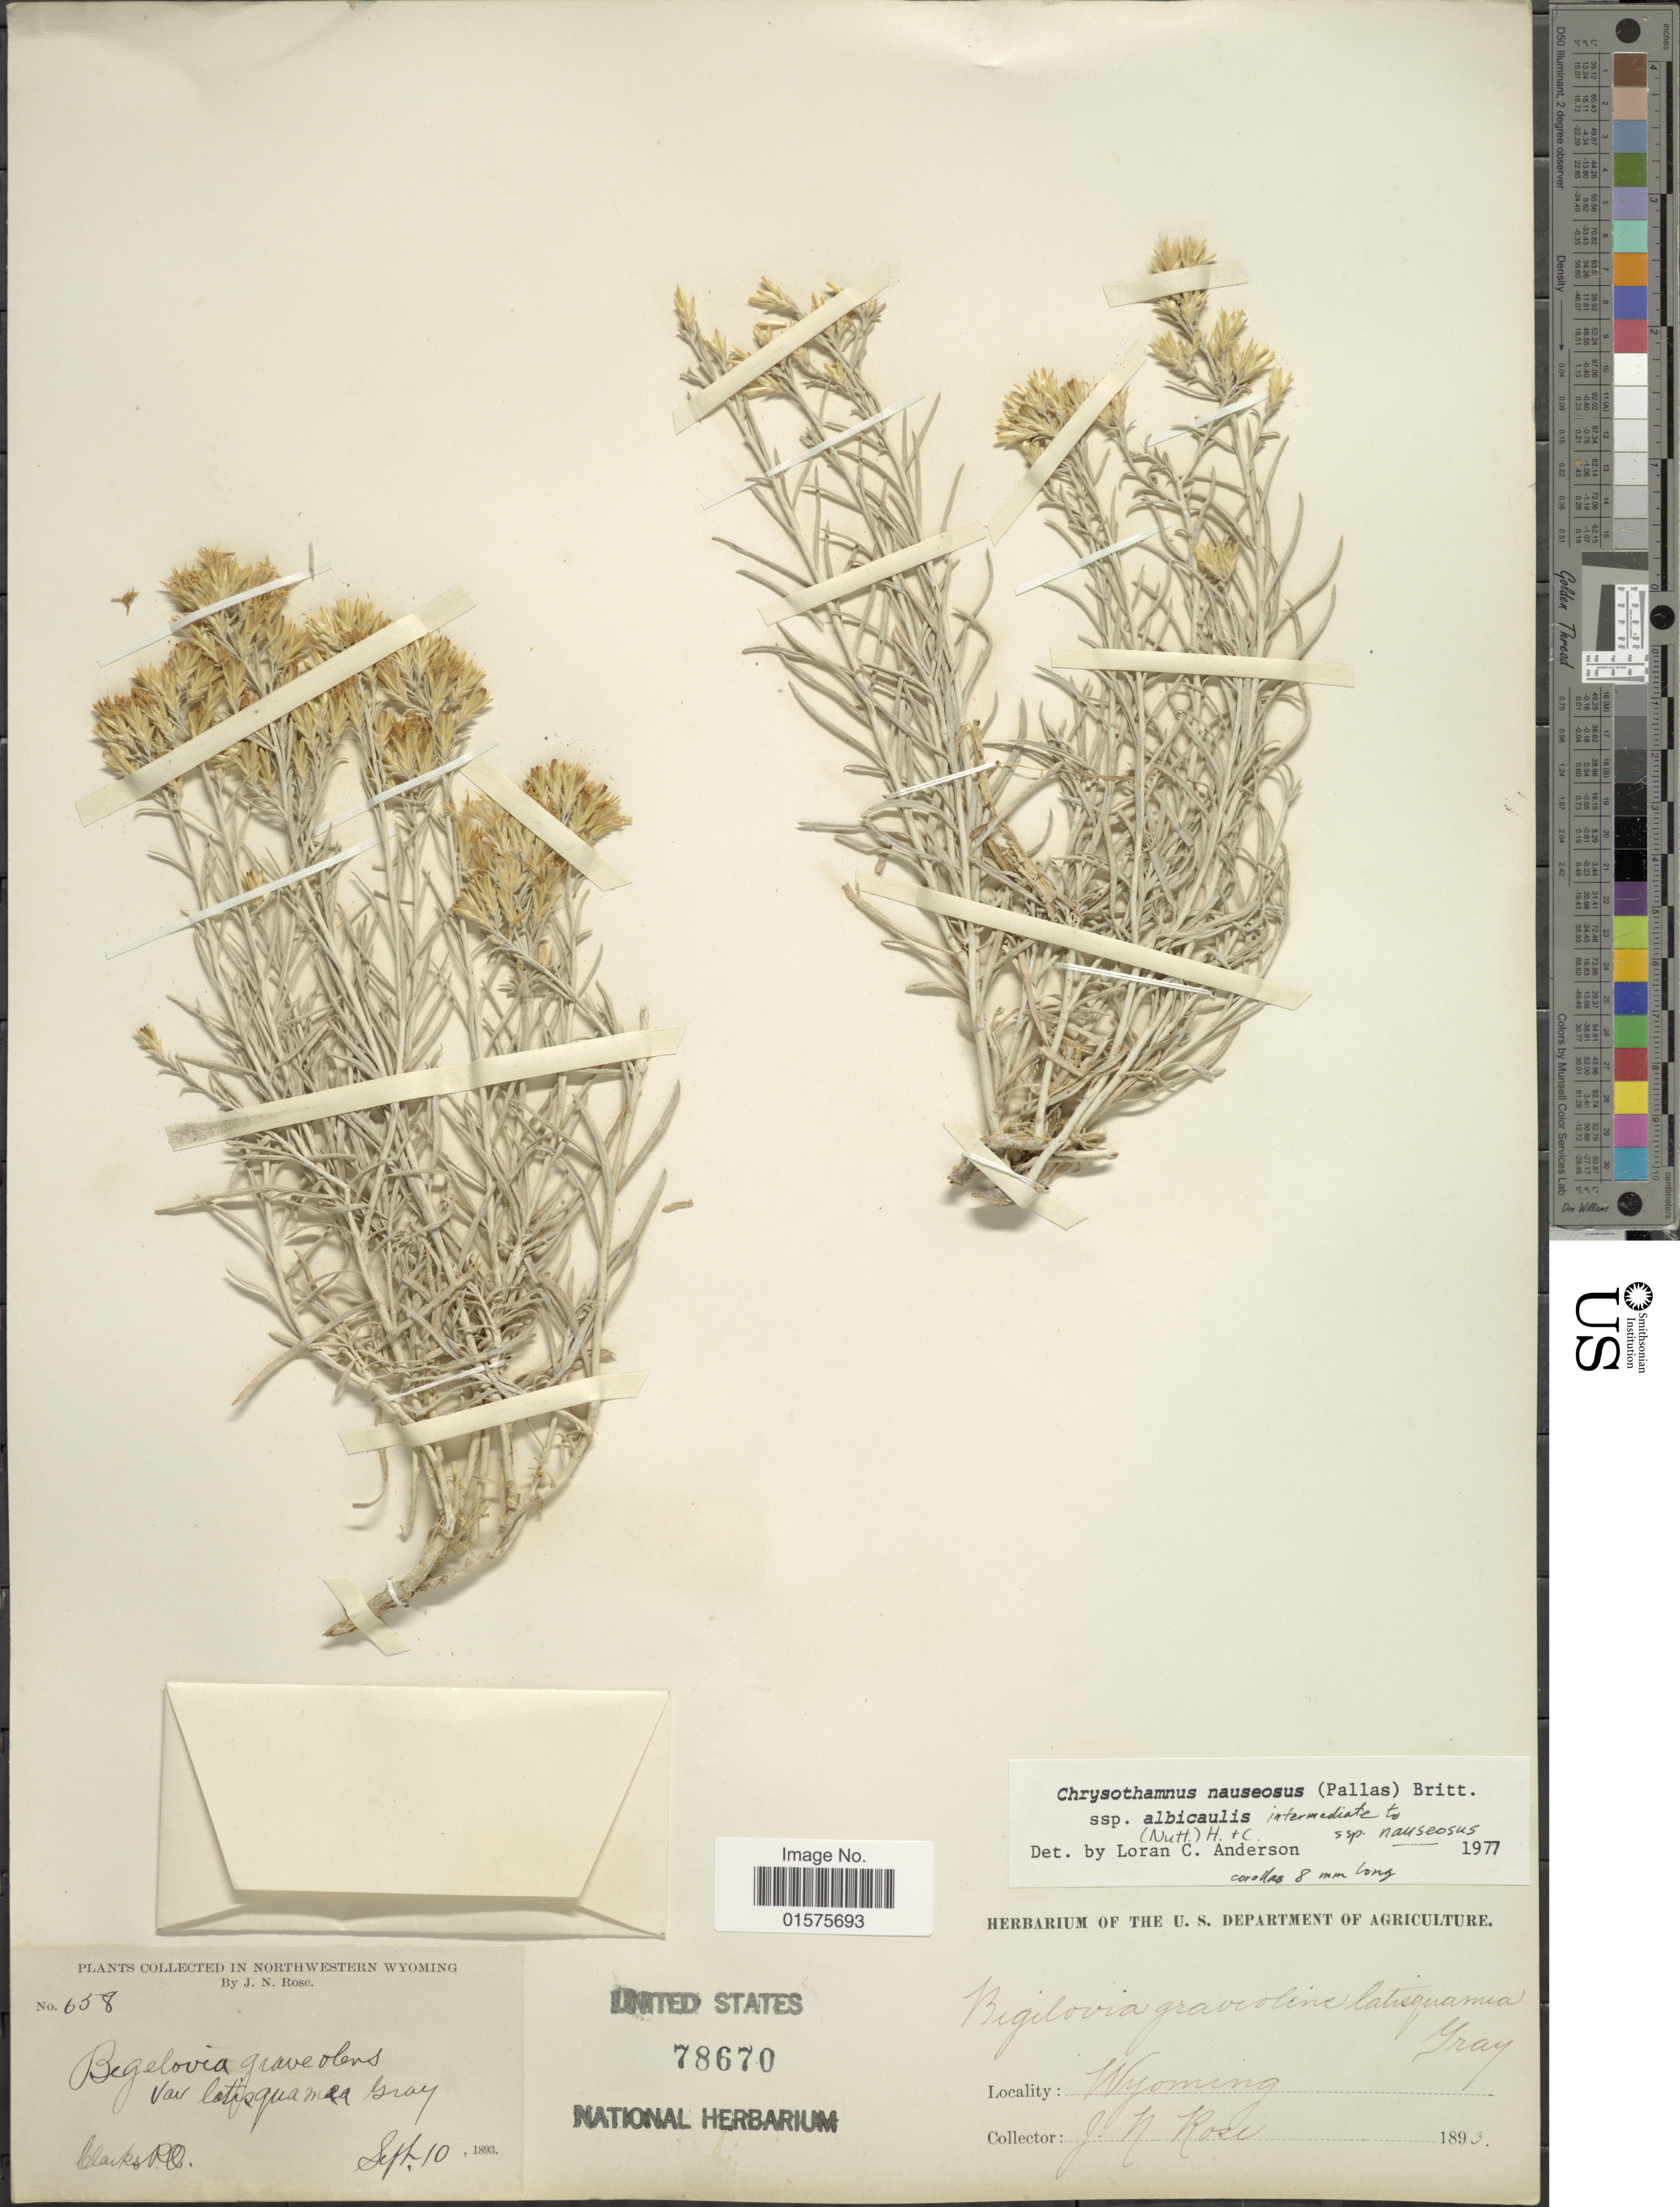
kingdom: Plantae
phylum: Tracheophyta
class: Magnoliopsida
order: Asterales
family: Asteraceae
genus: Ericameria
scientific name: Ericameria nauseosa var. speciosa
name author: (Nutt.) G.L. Nesom & G.I. Baird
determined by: Urbatsch, Lowell E., Curator (LSU), Louisiana State University (UNITED STATES)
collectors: J. N. Rose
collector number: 658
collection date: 1893-09-10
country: United States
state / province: Wyoming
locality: Northwestern Wyoming. Clarks Co.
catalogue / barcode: US 78670